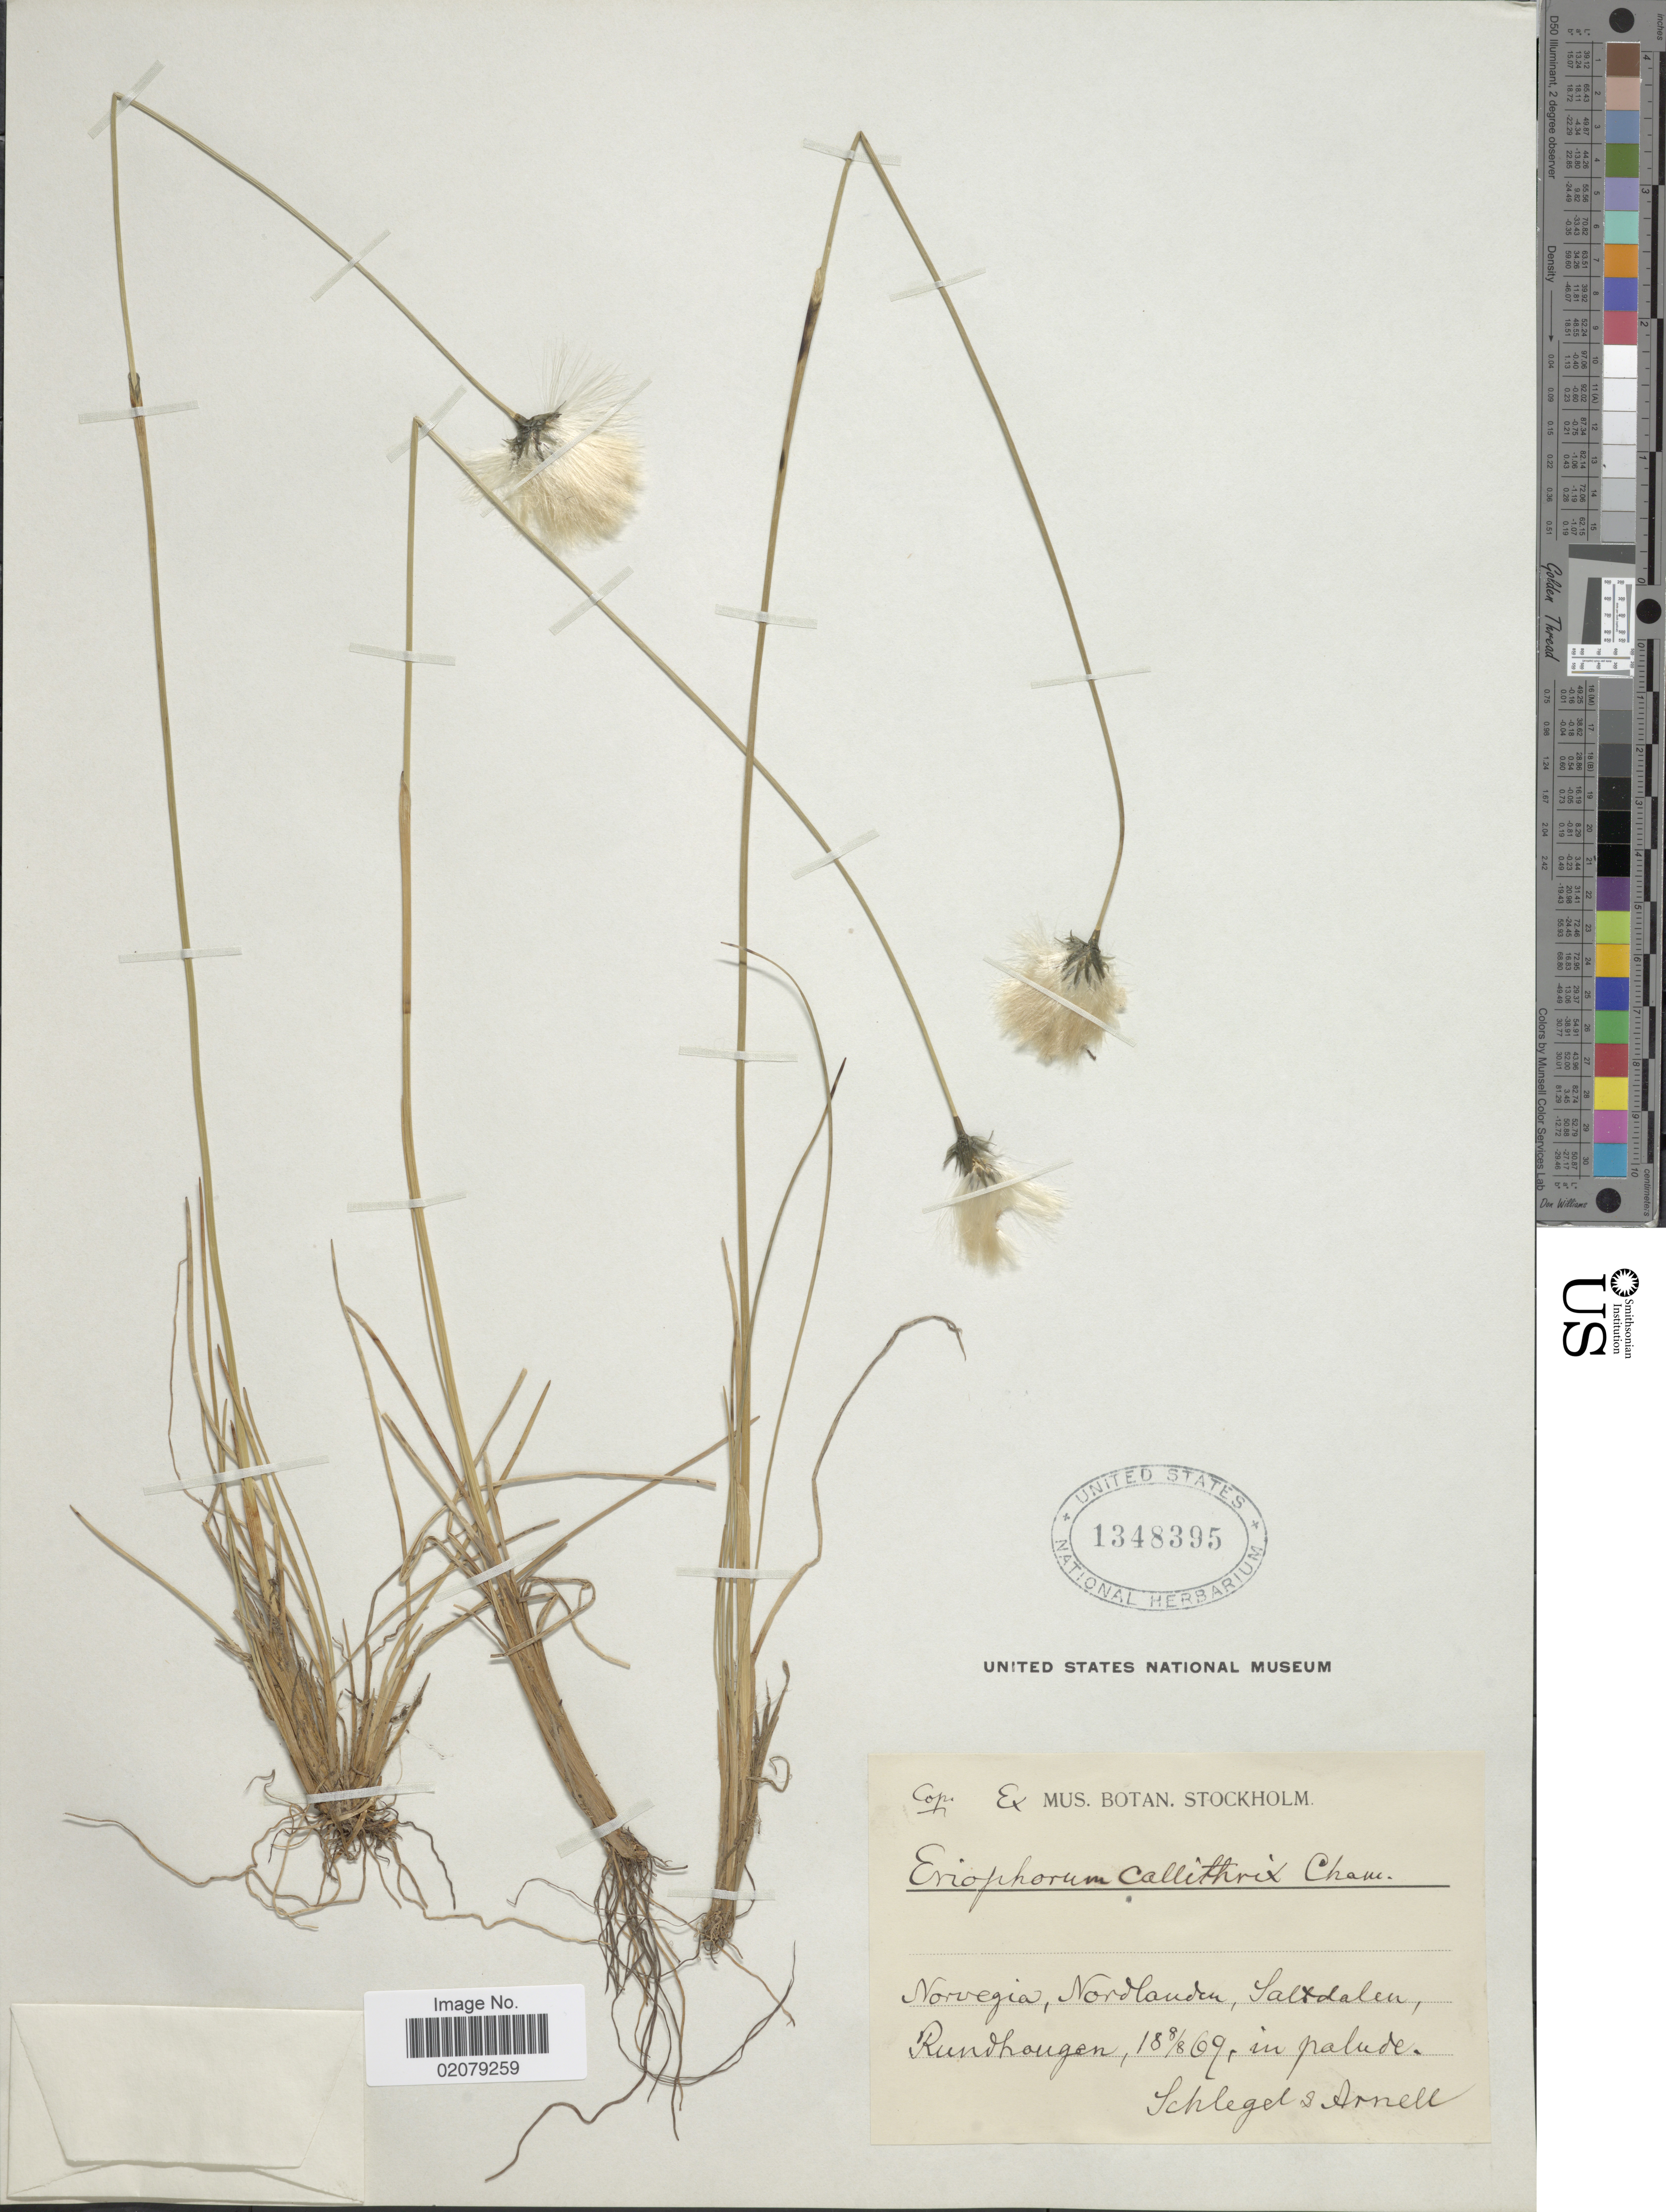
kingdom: Plantae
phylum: Tracheophyta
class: Liliopsida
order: Poales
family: Cyperaceae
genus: Eriophorum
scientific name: Eriophorum callitrix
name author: Cham. ex C.A. Mey.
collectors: Schlegel & Arnell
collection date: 1869-08-08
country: Norway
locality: Norvegia, Nordlanden, Saltdalen, Rundhangen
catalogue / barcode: US 1348395